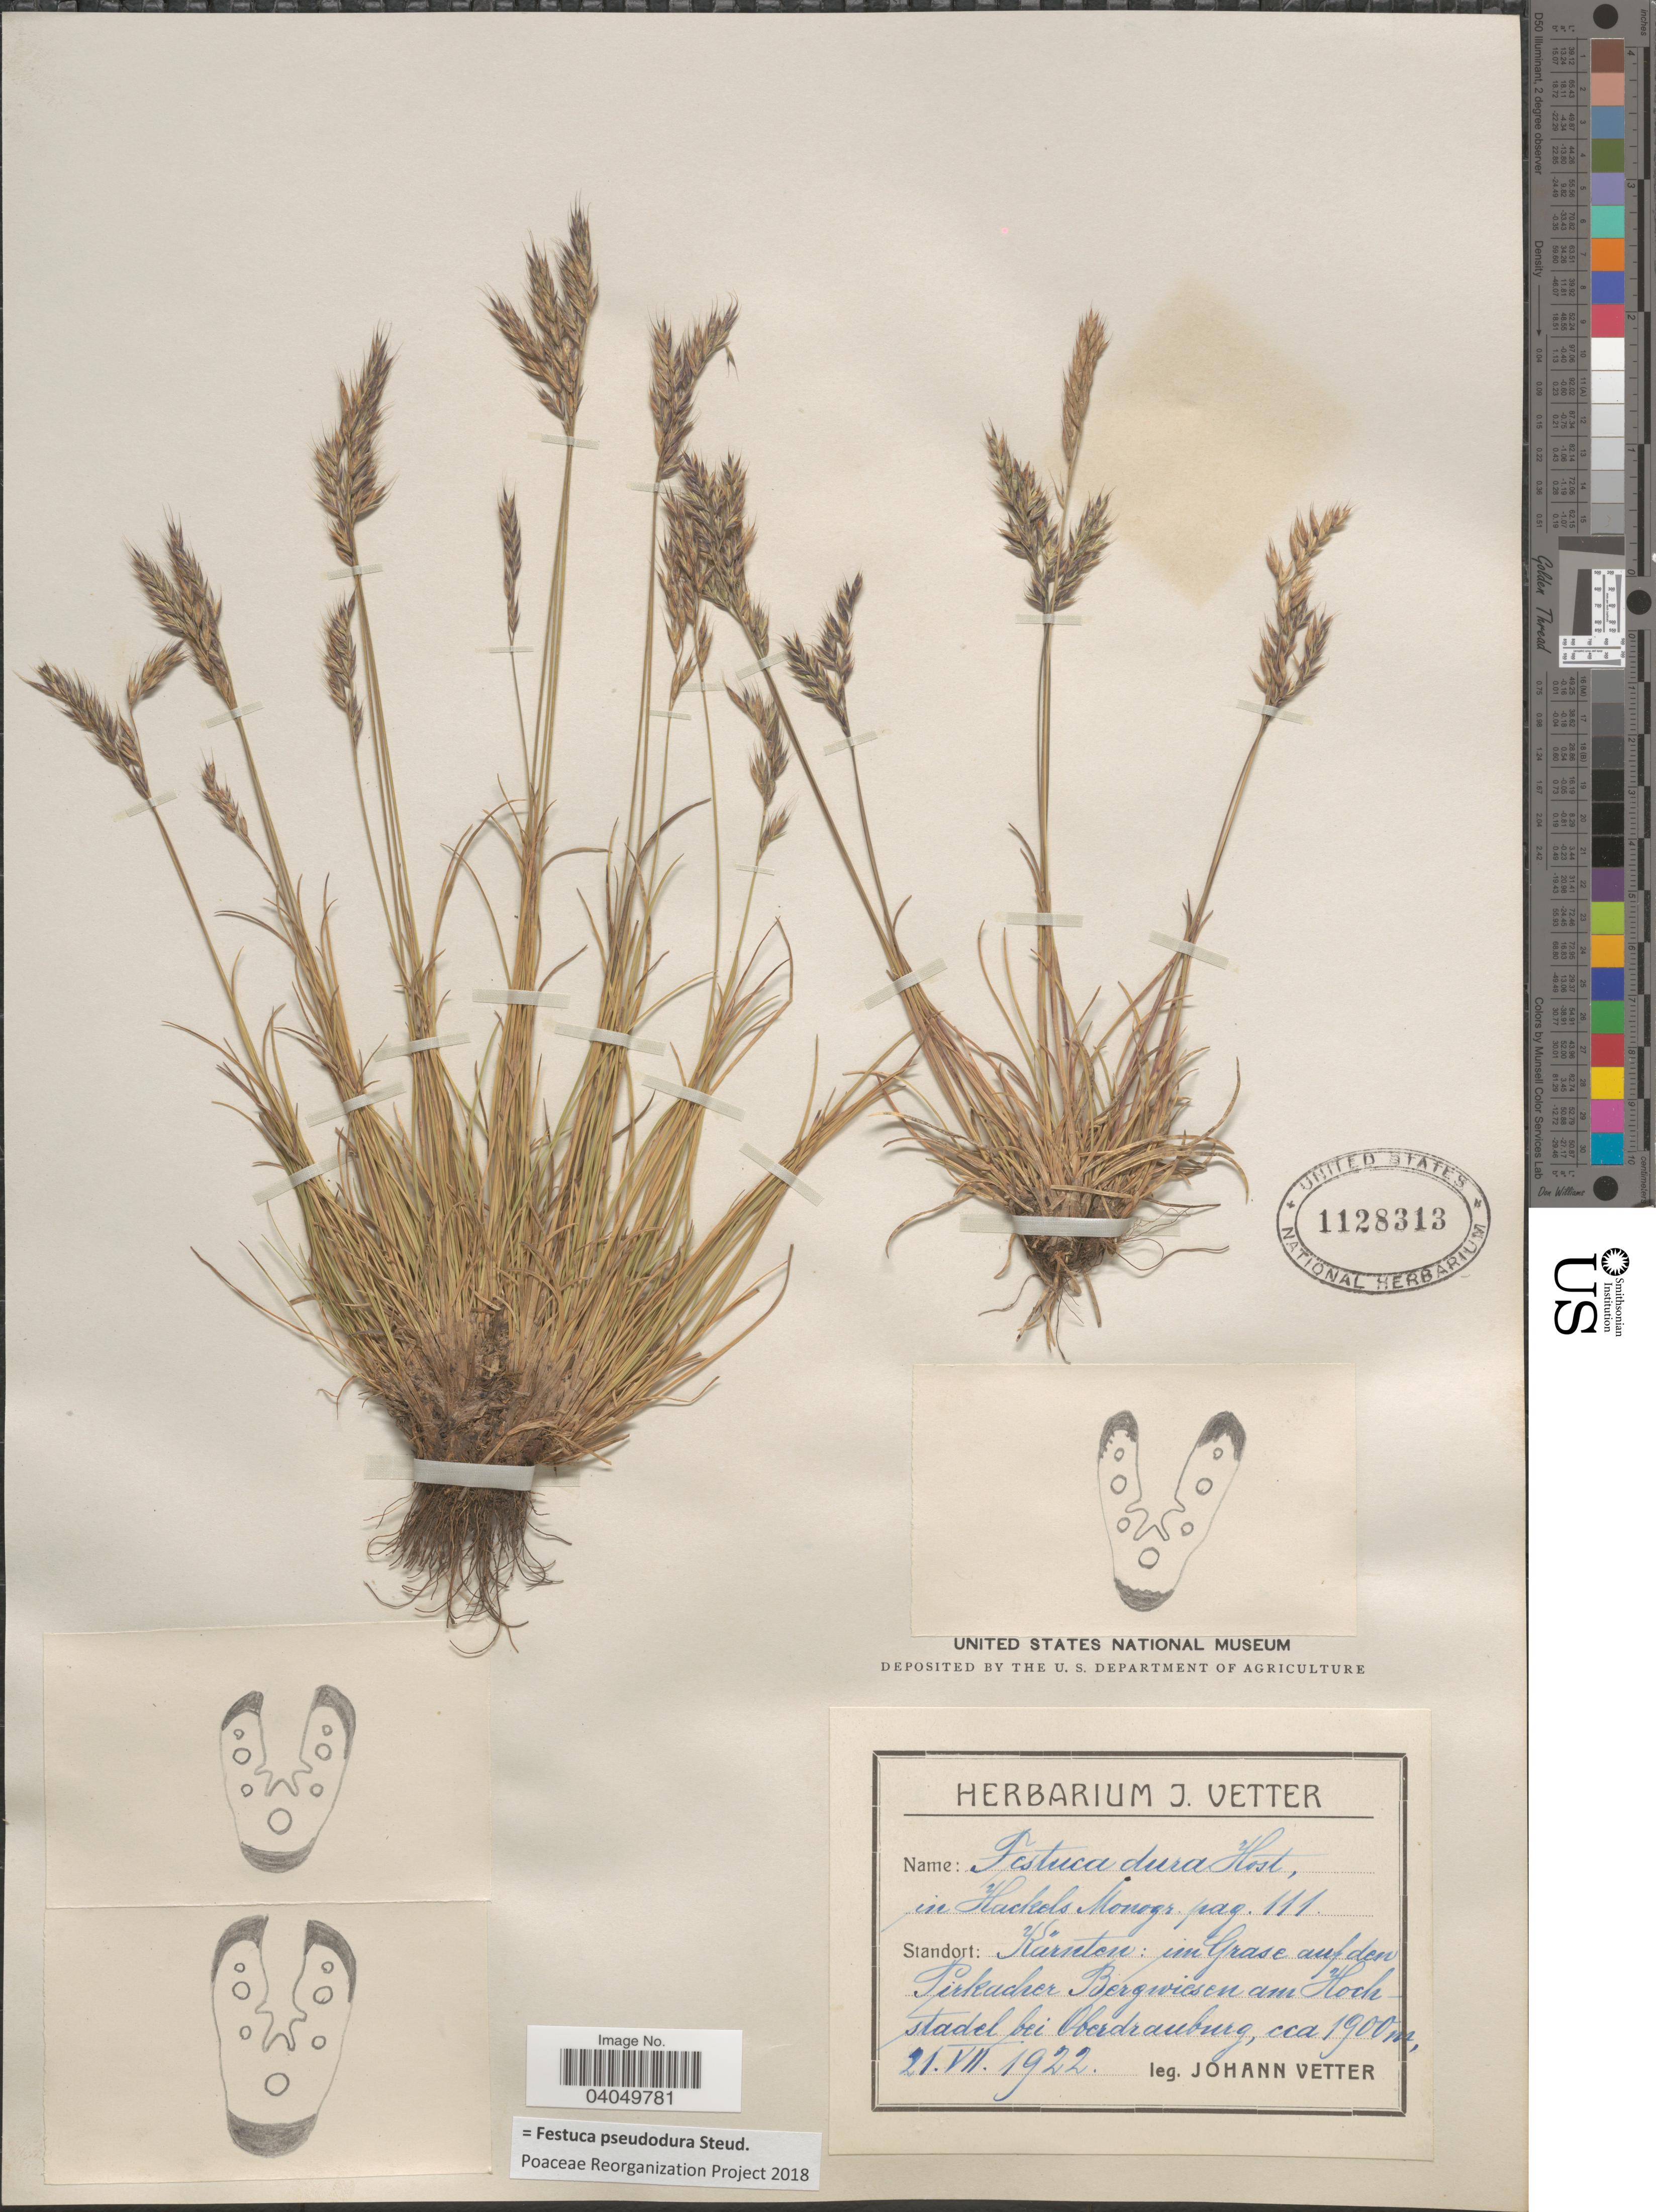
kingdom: Plantae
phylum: Tracheophyta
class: Liliopsida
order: Poales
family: Poaceae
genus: Festuca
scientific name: Festuca pseudodura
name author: Steud.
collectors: J. Vetter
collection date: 1922-07-21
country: Austria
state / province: Karnten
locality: Standort: Kärnten: im Grase auf den Pirkacher Bergwiesen am Hochstadel bei Oberdauburg.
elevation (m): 1900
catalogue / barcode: US 1128313